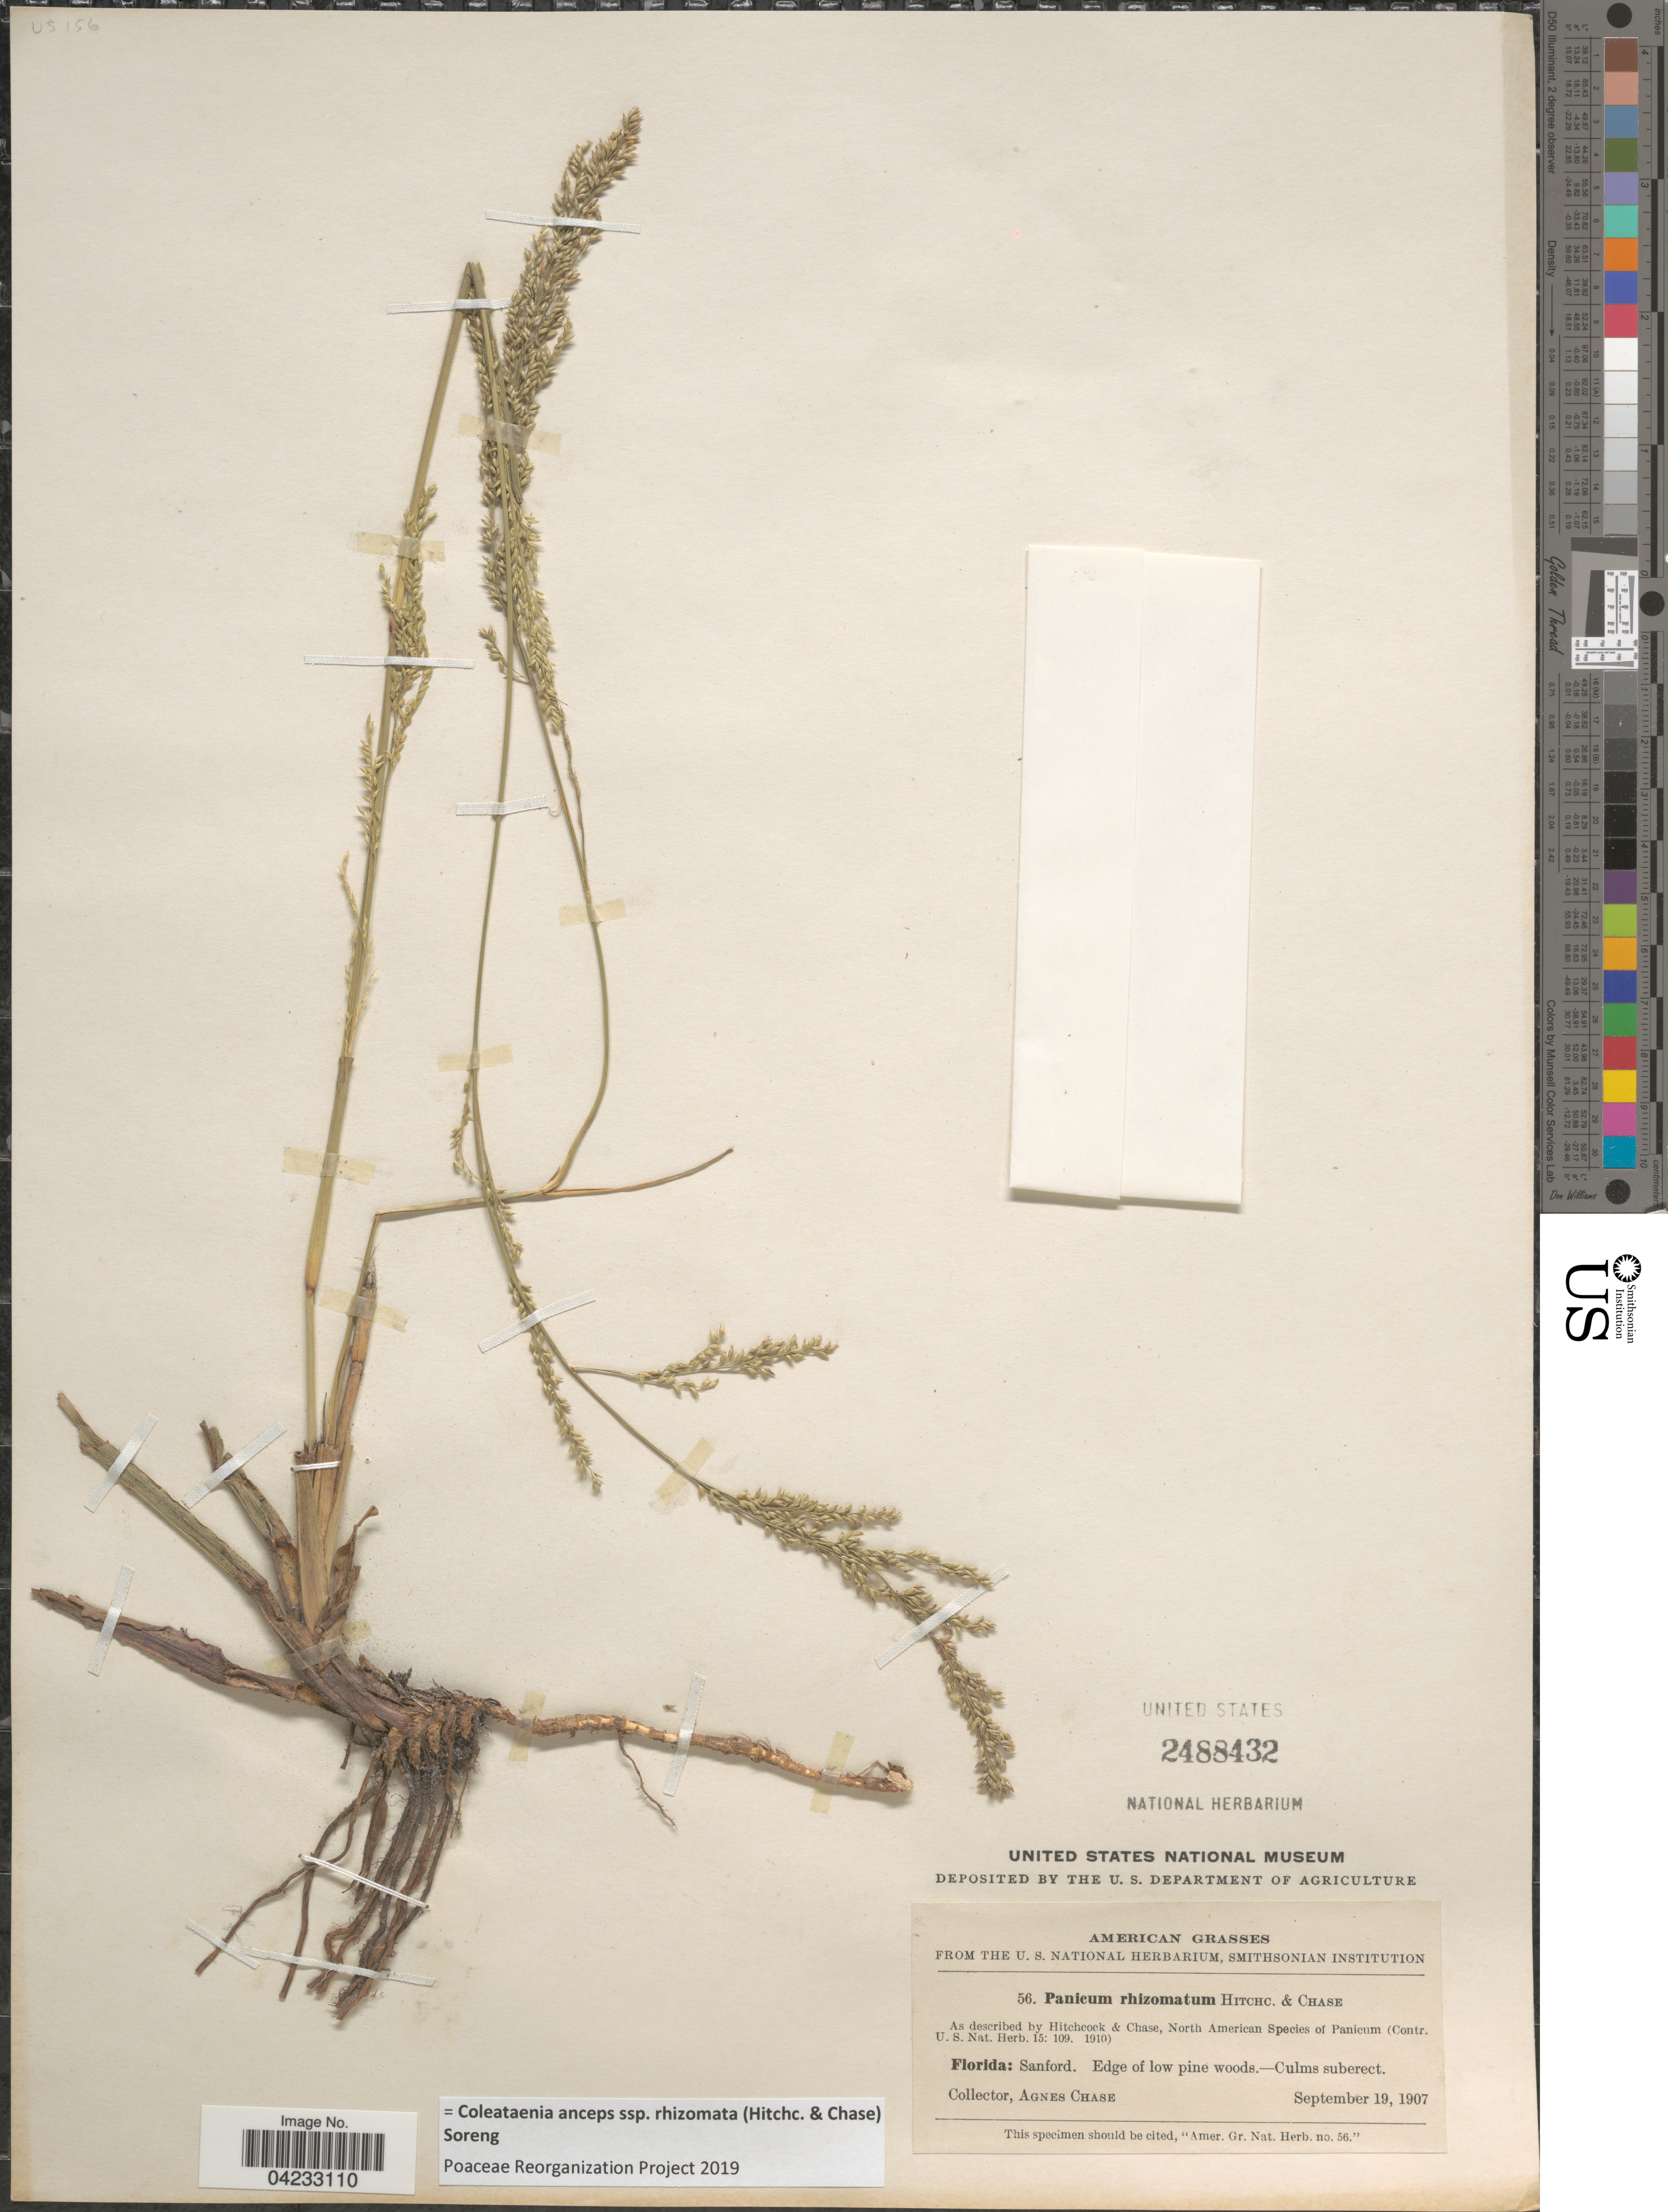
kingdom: Plantae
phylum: Tracheophyta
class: Liliopsida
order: Poales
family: Poaceae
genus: Coleataenia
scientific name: Coleataenia anceps subsp. rhizomata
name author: (Hitchc. & Chase) Soreng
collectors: A. Chase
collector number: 56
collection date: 1907-09-19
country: United States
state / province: Florida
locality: Sanford.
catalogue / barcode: US 2488432